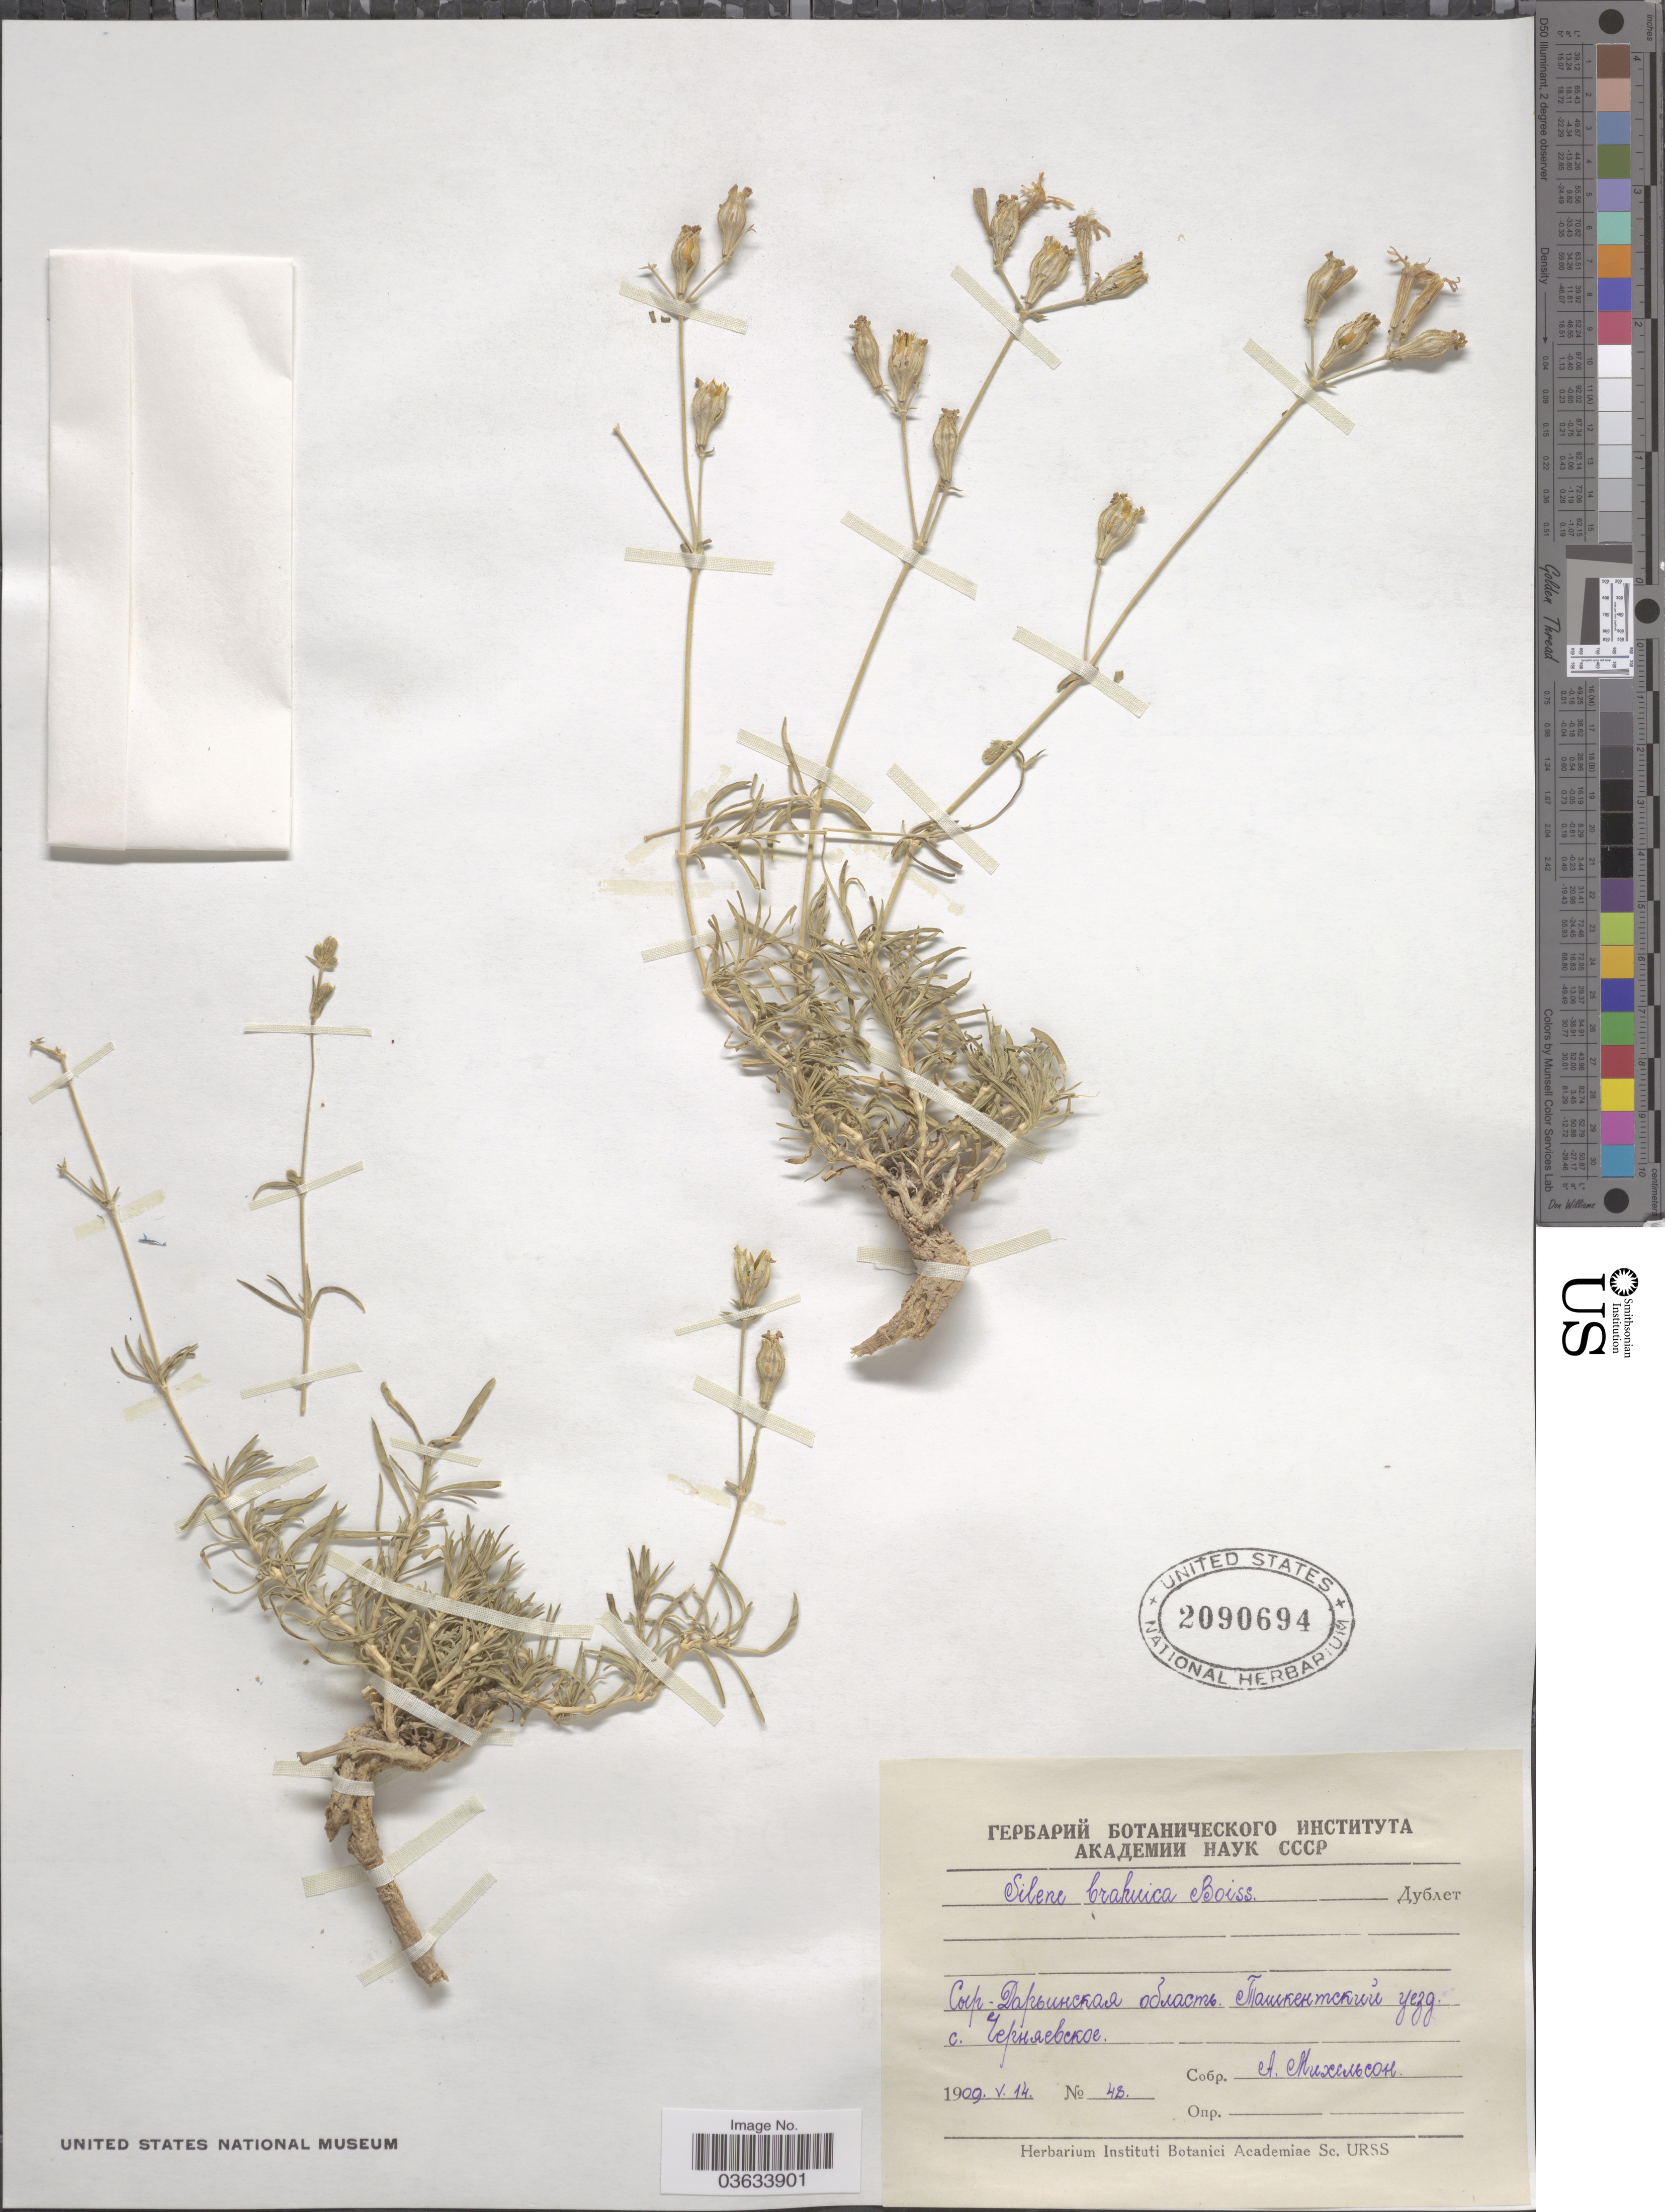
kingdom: Plantae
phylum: Tracheophyta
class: Magnoliopsida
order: Caryophyllales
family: Caryophyllaceae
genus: Silene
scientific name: Silene brahuica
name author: Boiss.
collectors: A. Mikhelson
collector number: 48*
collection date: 1909-05-14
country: Uzbekistan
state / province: Toshkent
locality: village Chernyavskoe.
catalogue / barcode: US 2090694